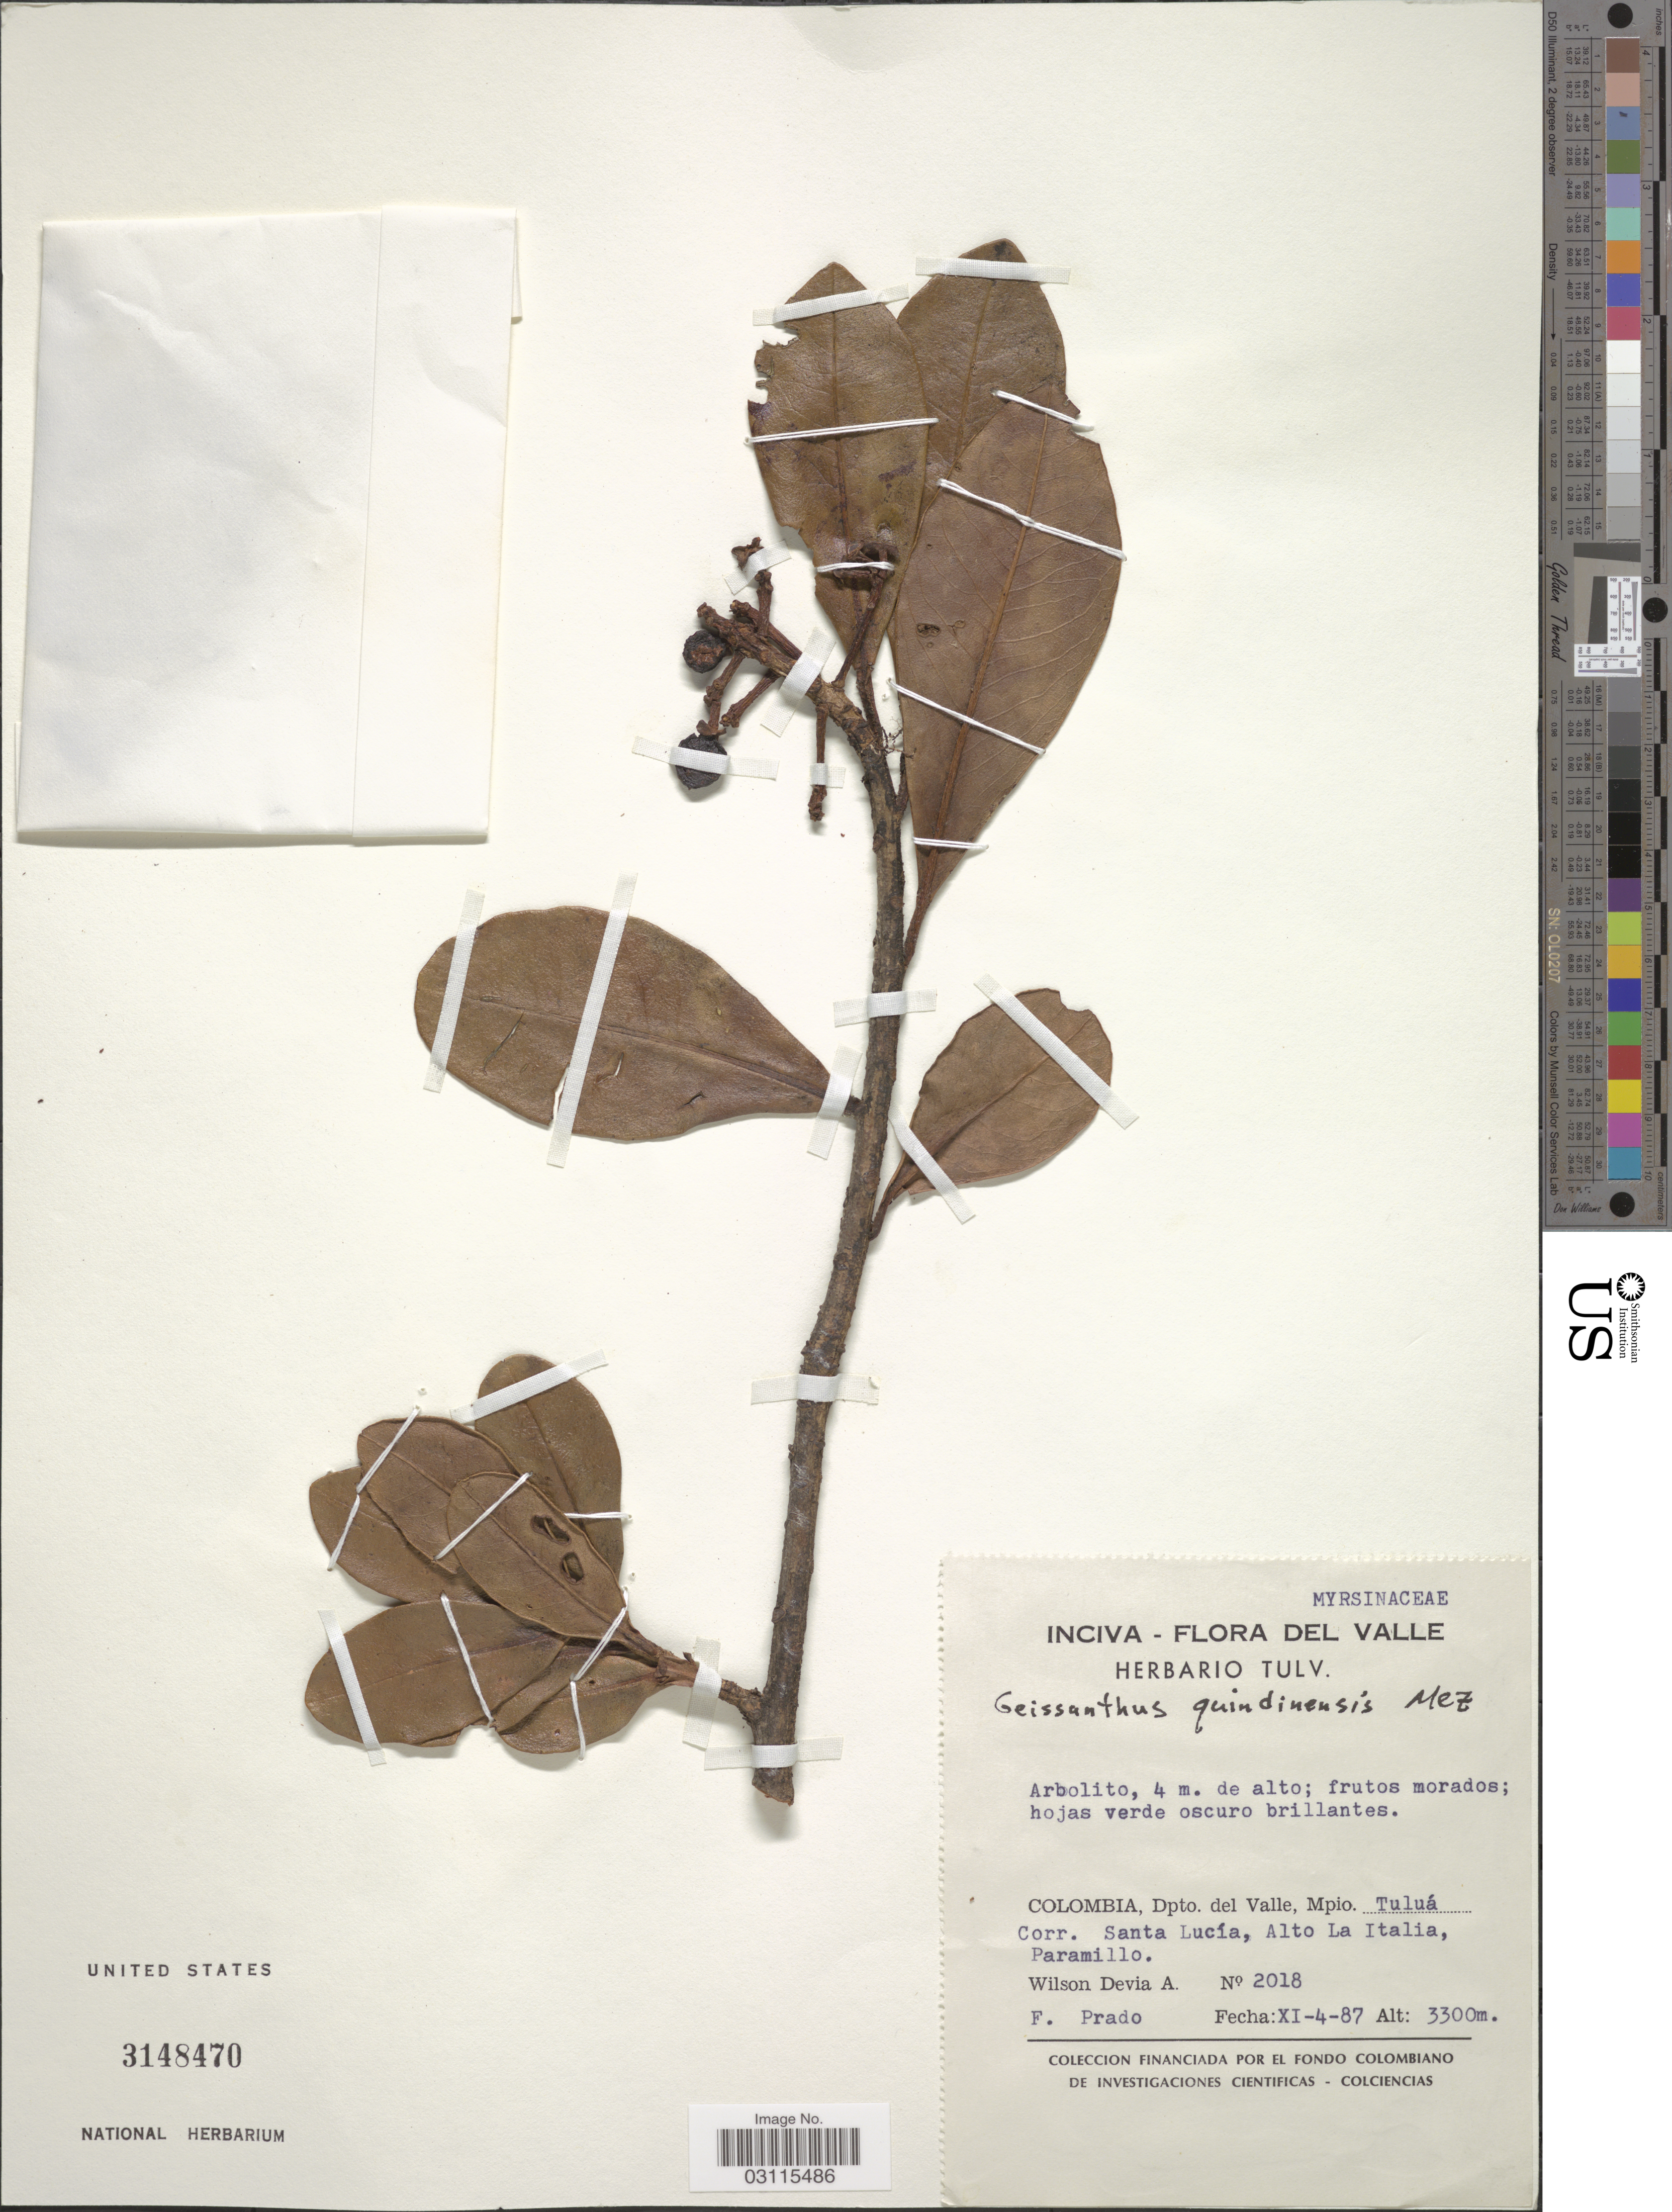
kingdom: Plantae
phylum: Tracheophyta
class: Magnoliopsida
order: Ericales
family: Primulaceae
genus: Geissanthus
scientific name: Geissanthus quindiensis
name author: Mez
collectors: W. Devia A. & F. Prado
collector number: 2018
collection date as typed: Transcribed d/m/y: 4/11/87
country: Colombia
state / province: Valle del Cauca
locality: Dpto. del Valle, Mpio. Tuluá. Corr. Santa Lucía, Alto La Italia, Paramillo.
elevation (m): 3300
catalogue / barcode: US 3148470